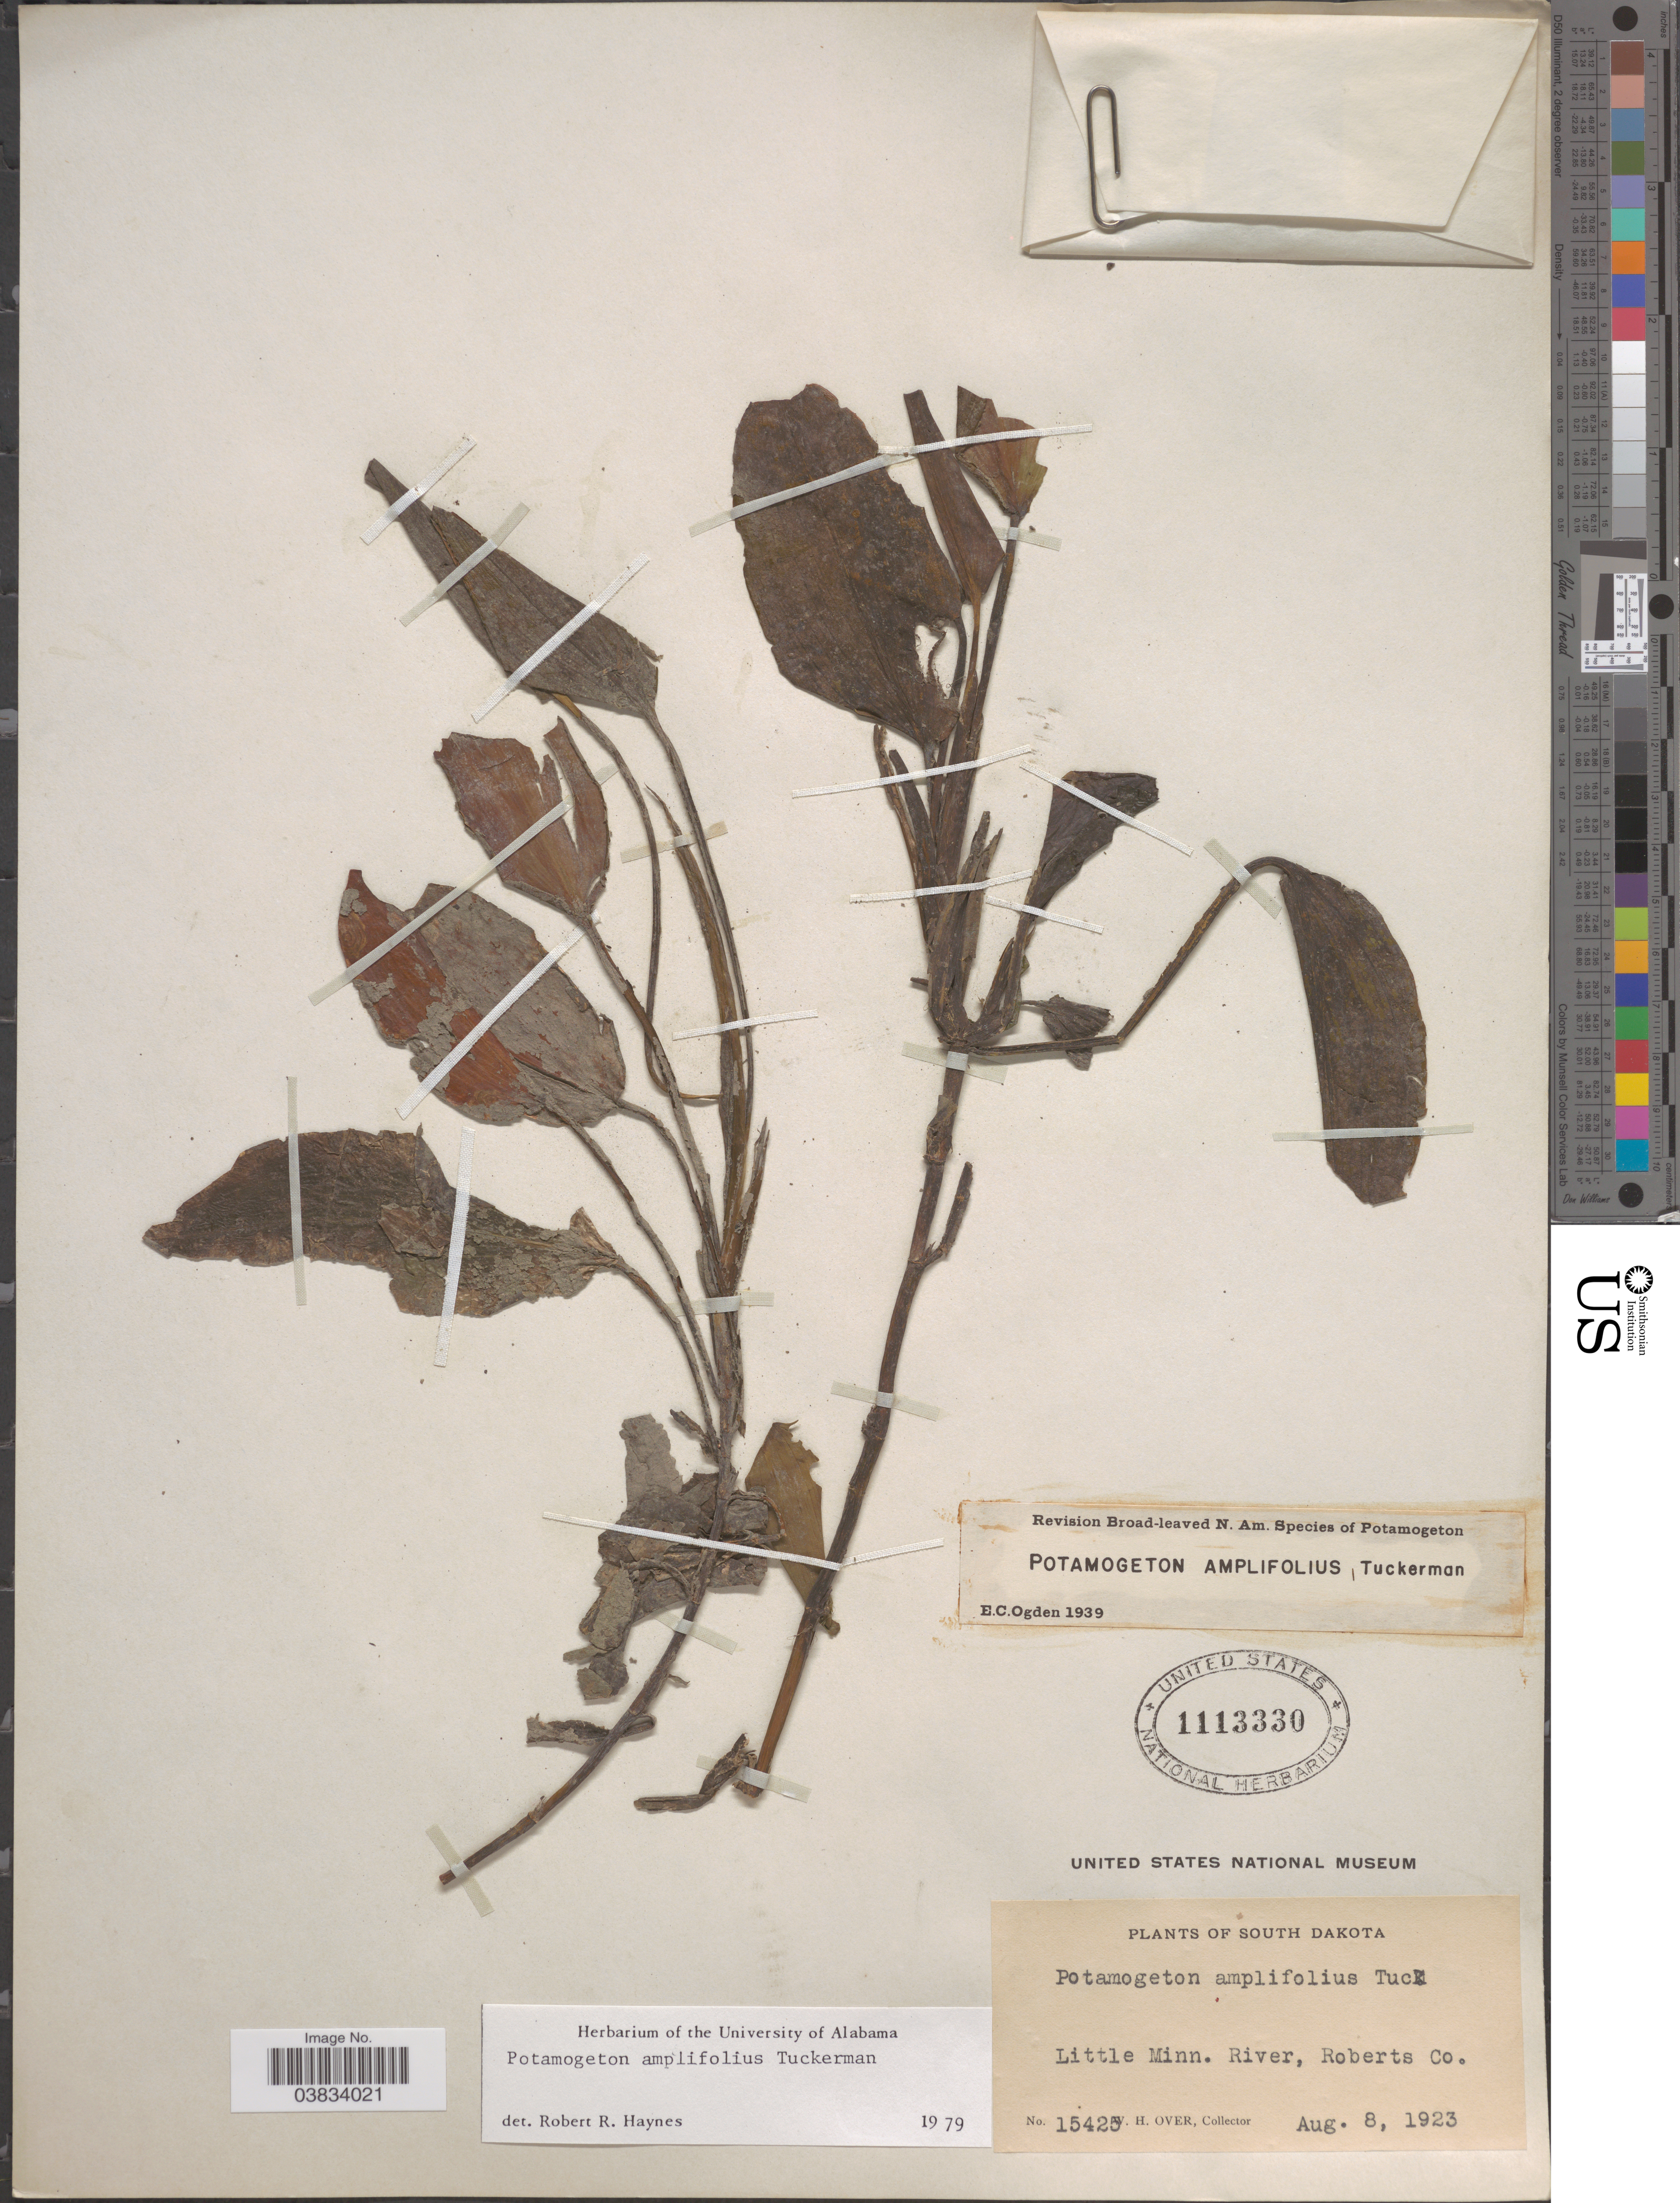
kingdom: Plantae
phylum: Tracheophyta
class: Liliopsida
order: Alismatales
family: Potamogetonaceae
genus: Potamogeton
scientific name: Potamogeton amplifolius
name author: Tuckerm.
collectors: W. Over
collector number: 15425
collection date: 1923-08-08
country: United States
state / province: South Dakota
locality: Little Minn. River, Roberts Co.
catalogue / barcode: US 1113330